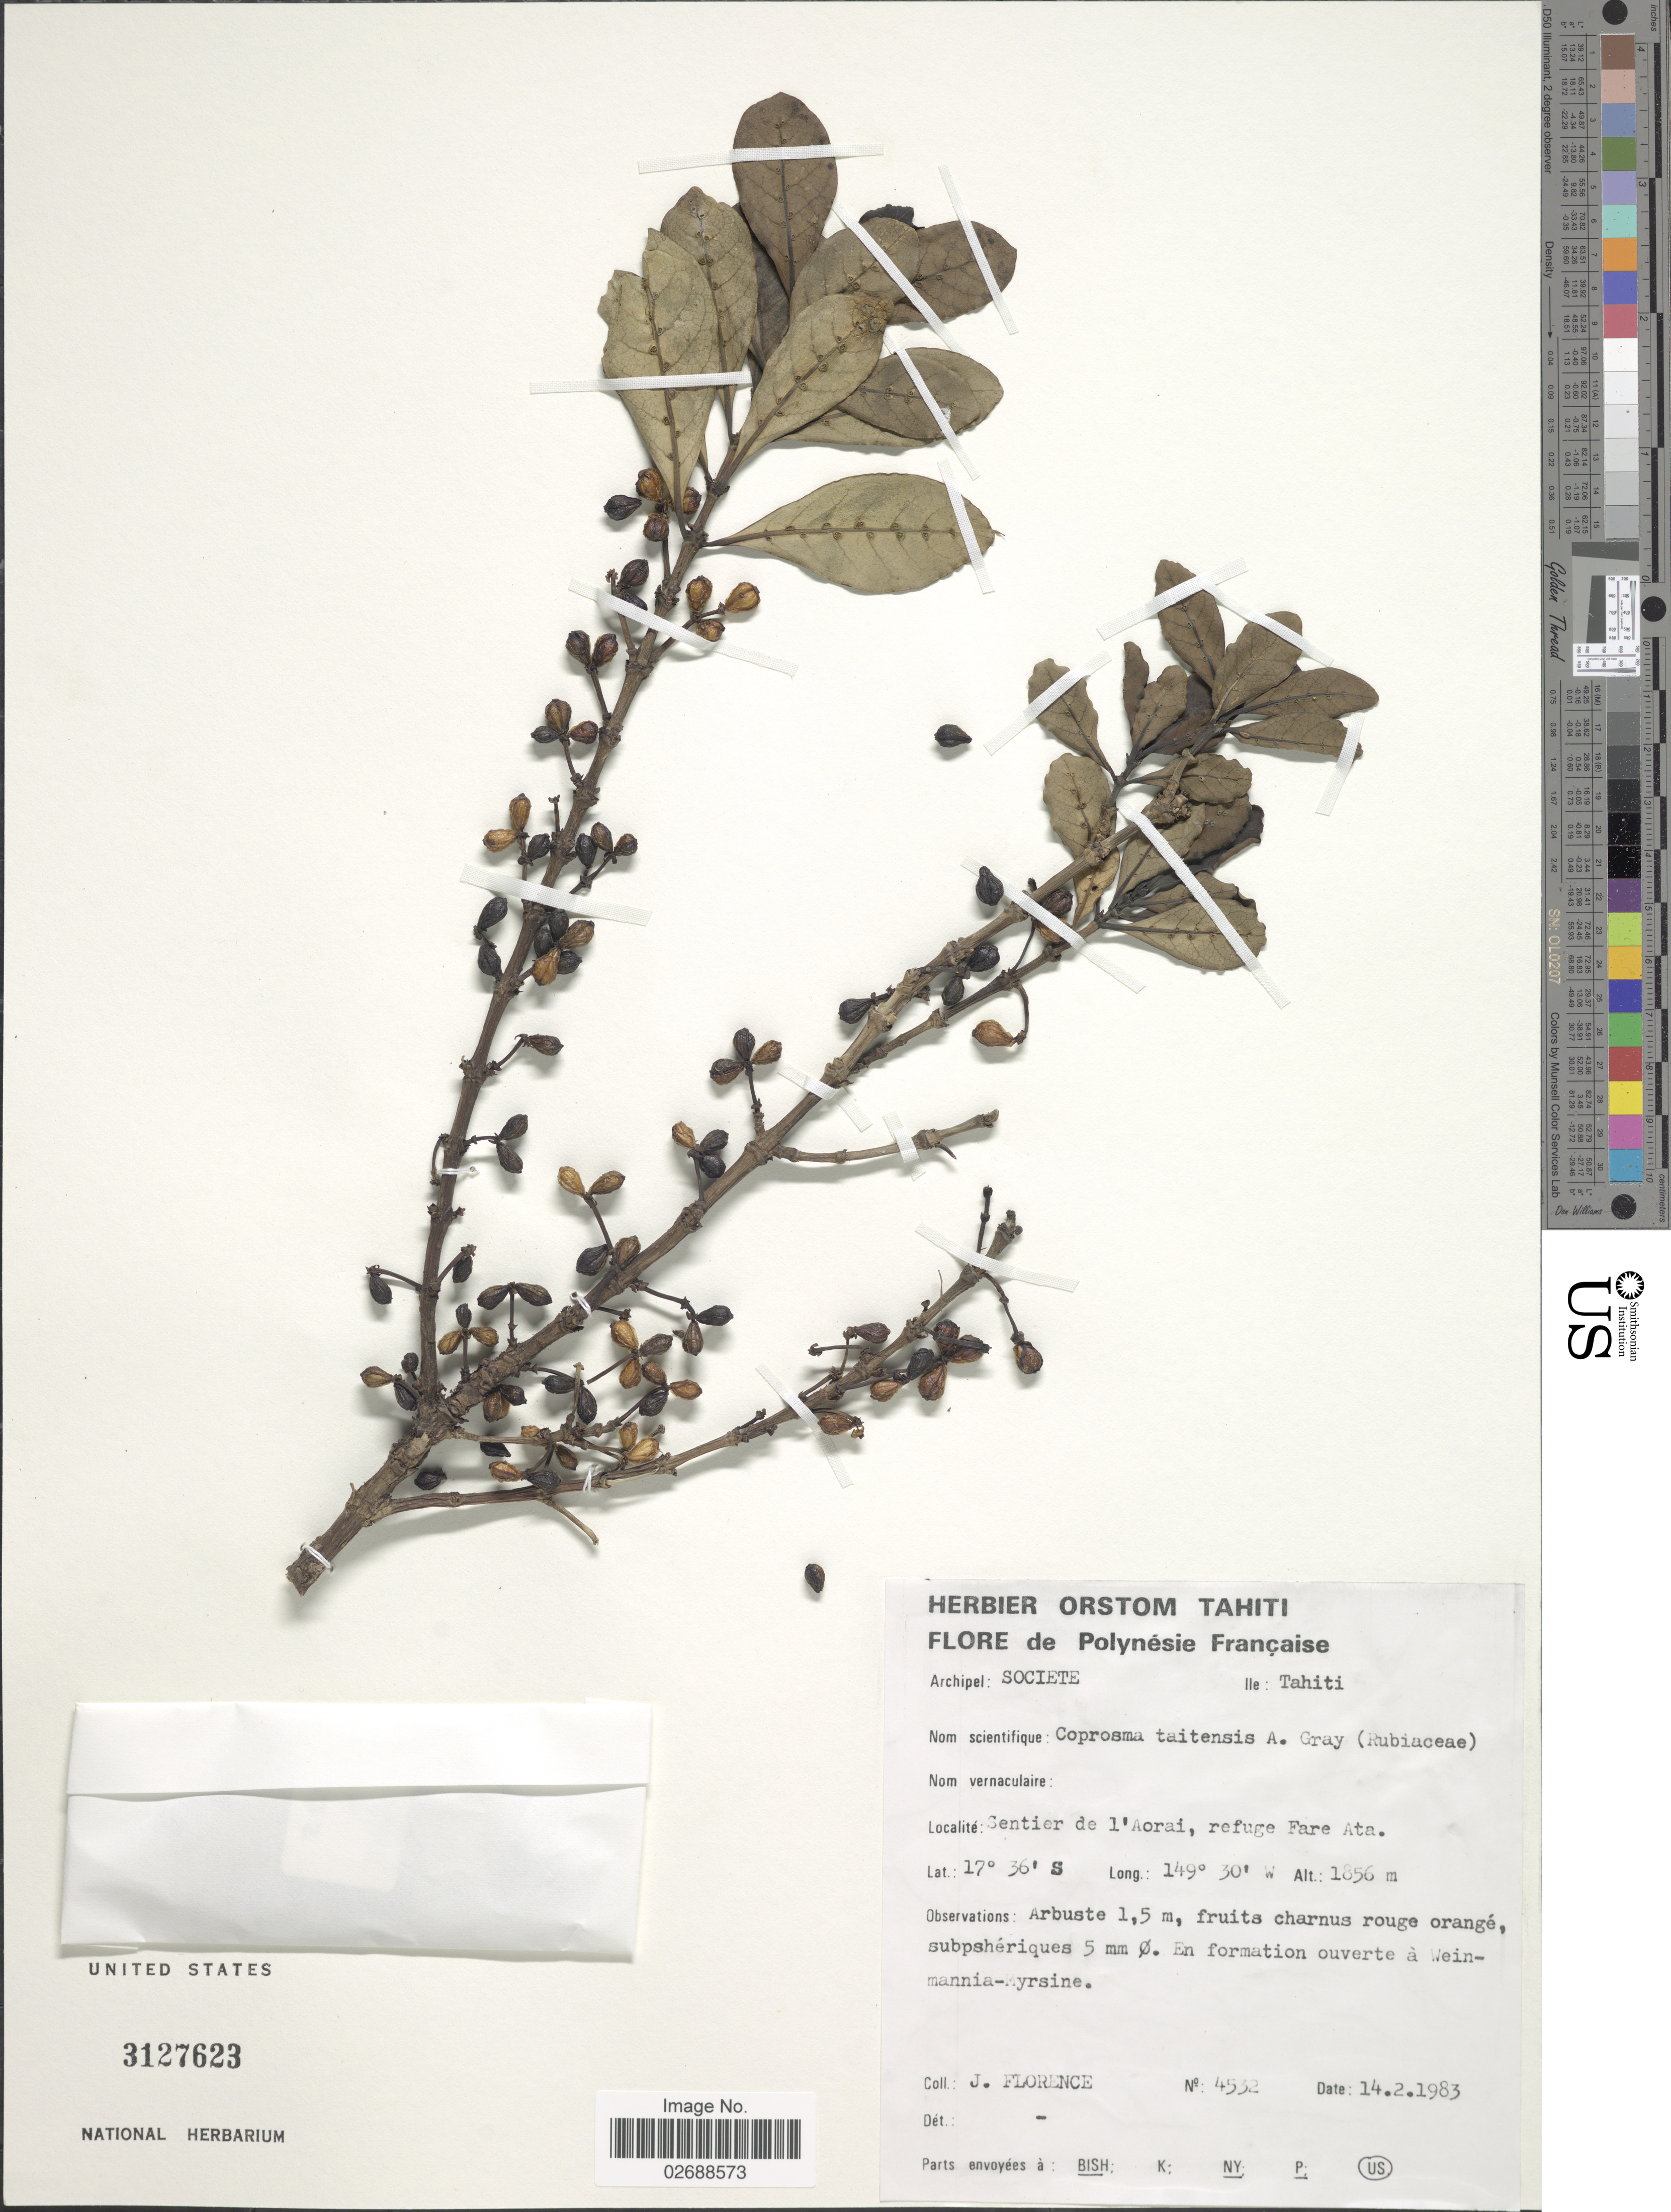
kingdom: Plantae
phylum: Tracheophyta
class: Magnoliopsida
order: Gentianales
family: Rubiaceae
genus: Coprosma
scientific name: Coprosma tahitensis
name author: A. Gray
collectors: J. Florence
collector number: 4532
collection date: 1983-02-14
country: French Polynesia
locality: Archipel: Societe. Ile Tahiti. Sentier de l 'Aorai, refuge Fare Ata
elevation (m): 1856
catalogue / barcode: US 3127623